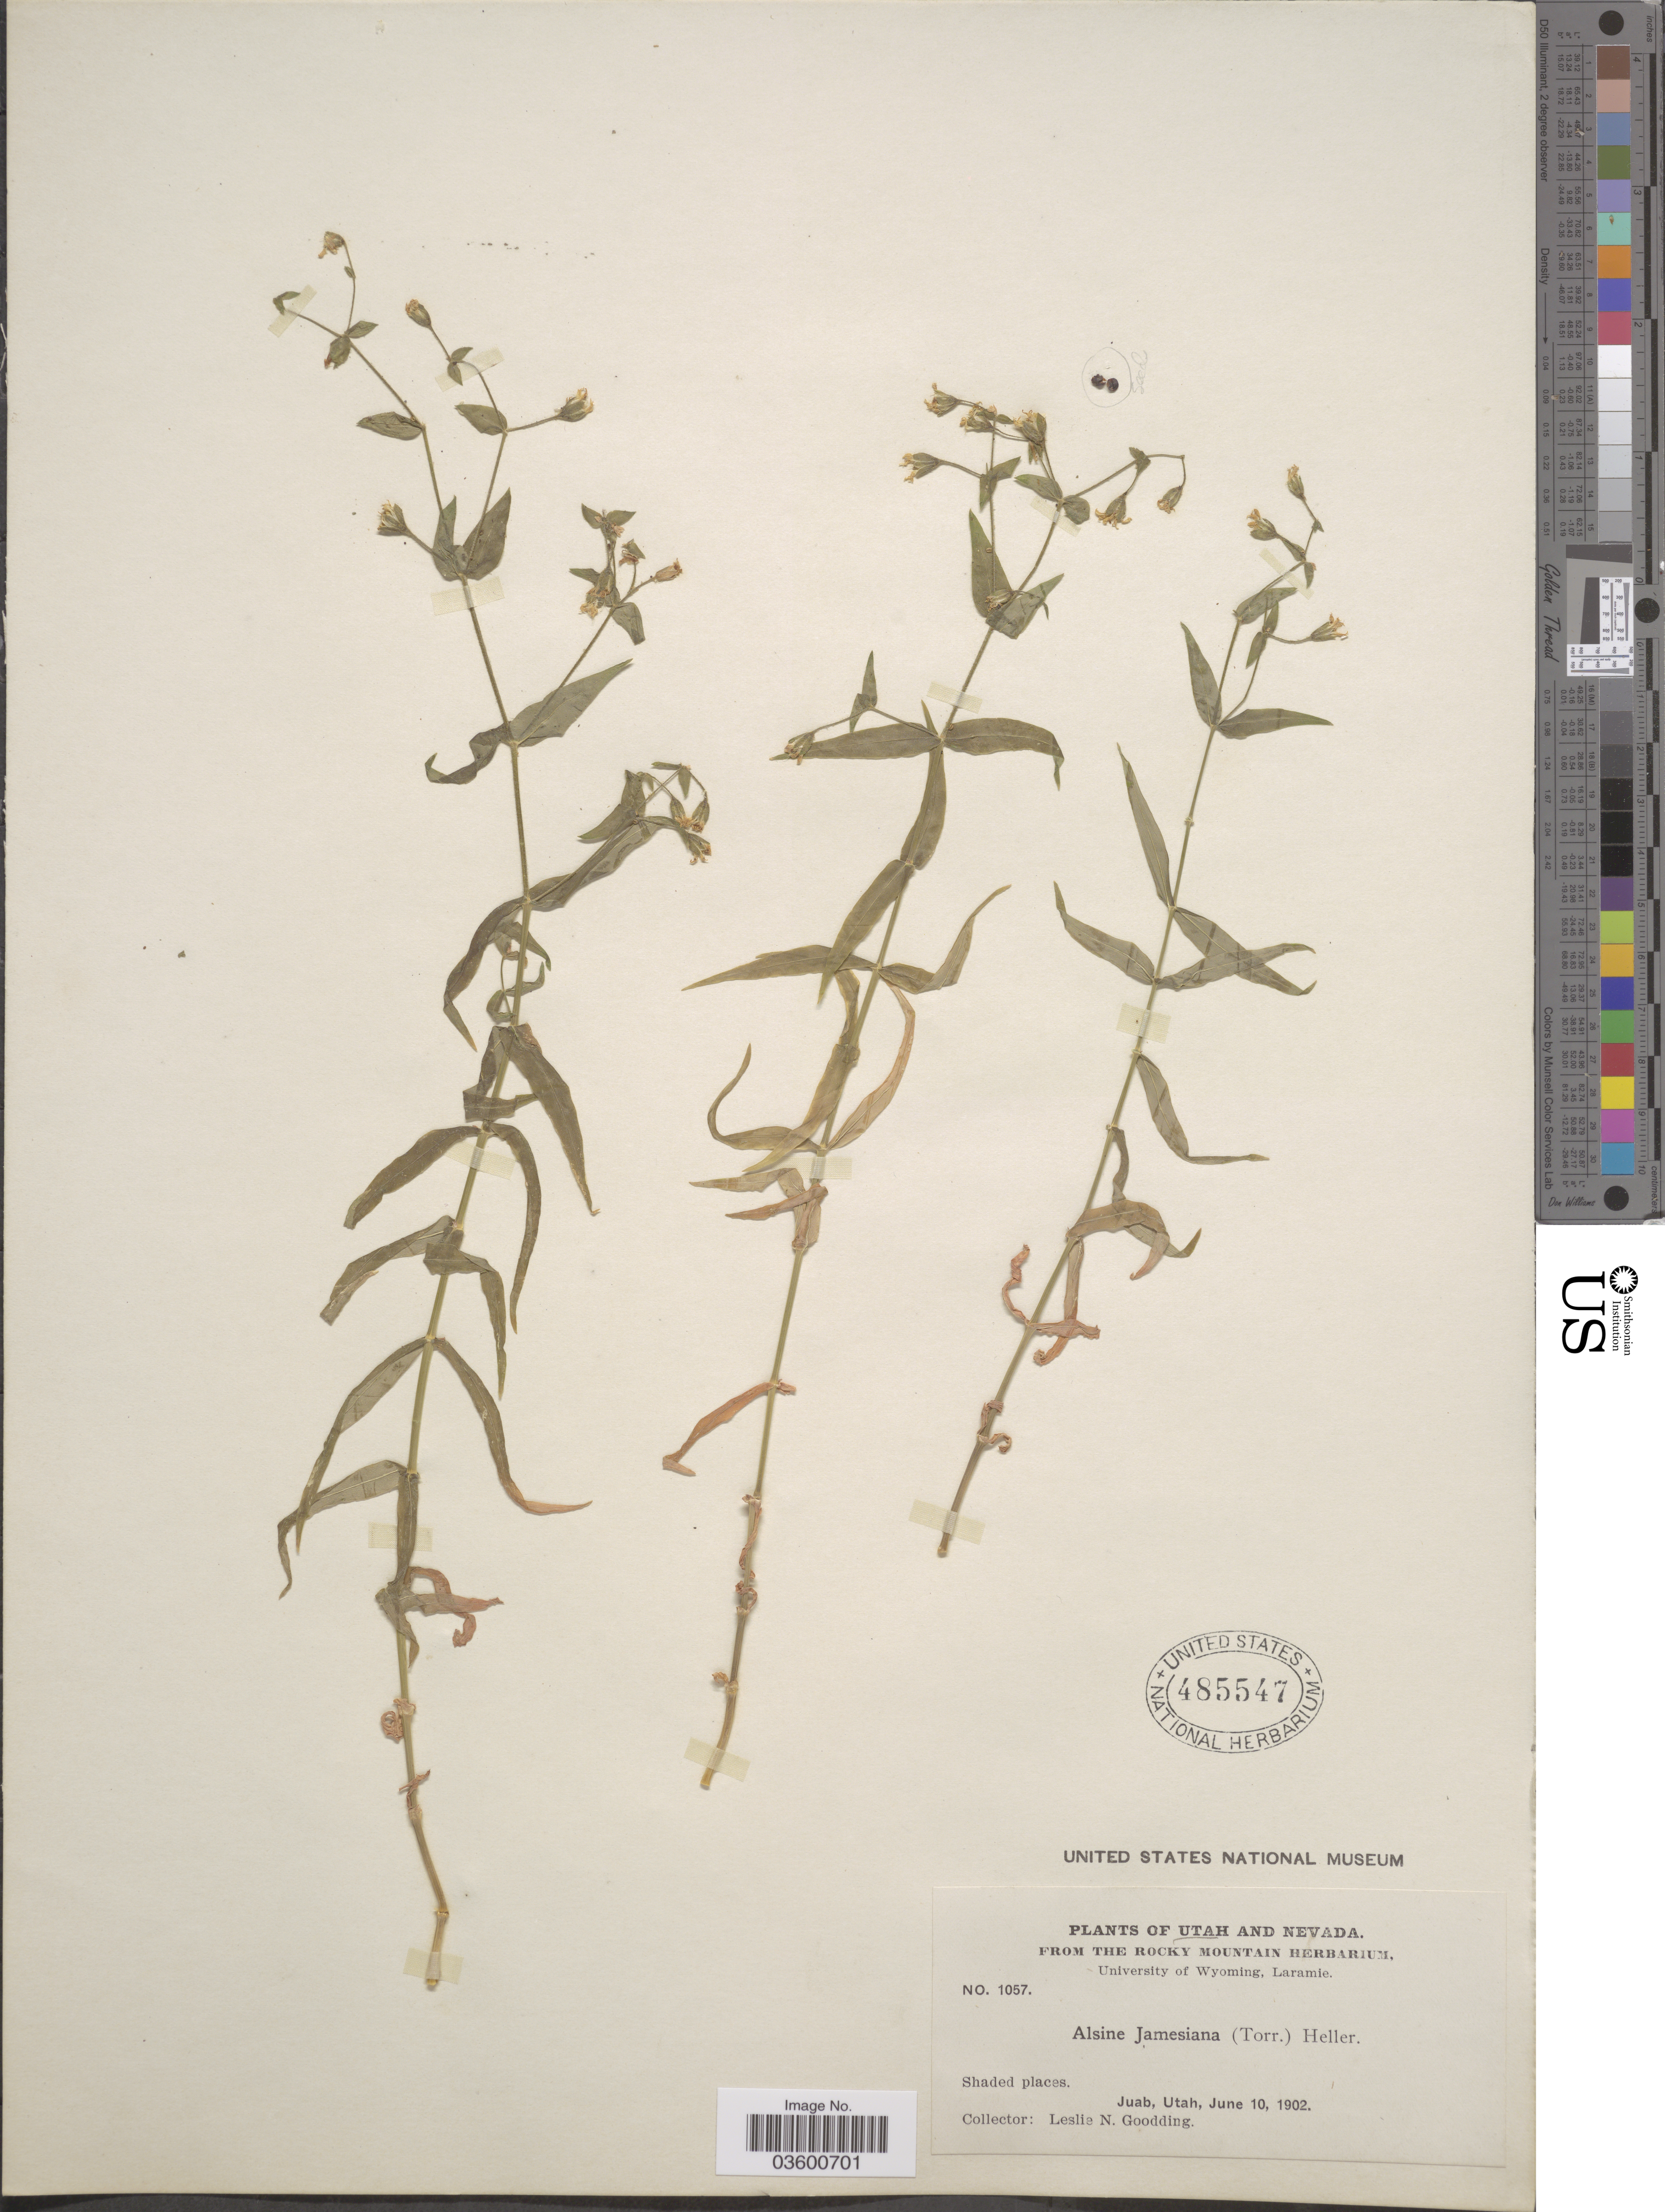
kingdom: Plantae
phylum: Tracheophyta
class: Magnoliopsida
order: Caryophyllales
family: Caryophyllaceae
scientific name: Torreyostellaria jamesiana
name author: (Torr.) Gang Yao et al.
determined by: Strong, M. T., (US), Smithsonian Institution - National Museum of Natural History (UNITED STATES)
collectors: L. N. Goodding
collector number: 1057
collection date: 1902-06-10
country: United States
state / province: Utah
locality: Juab.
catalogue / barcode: US 485547